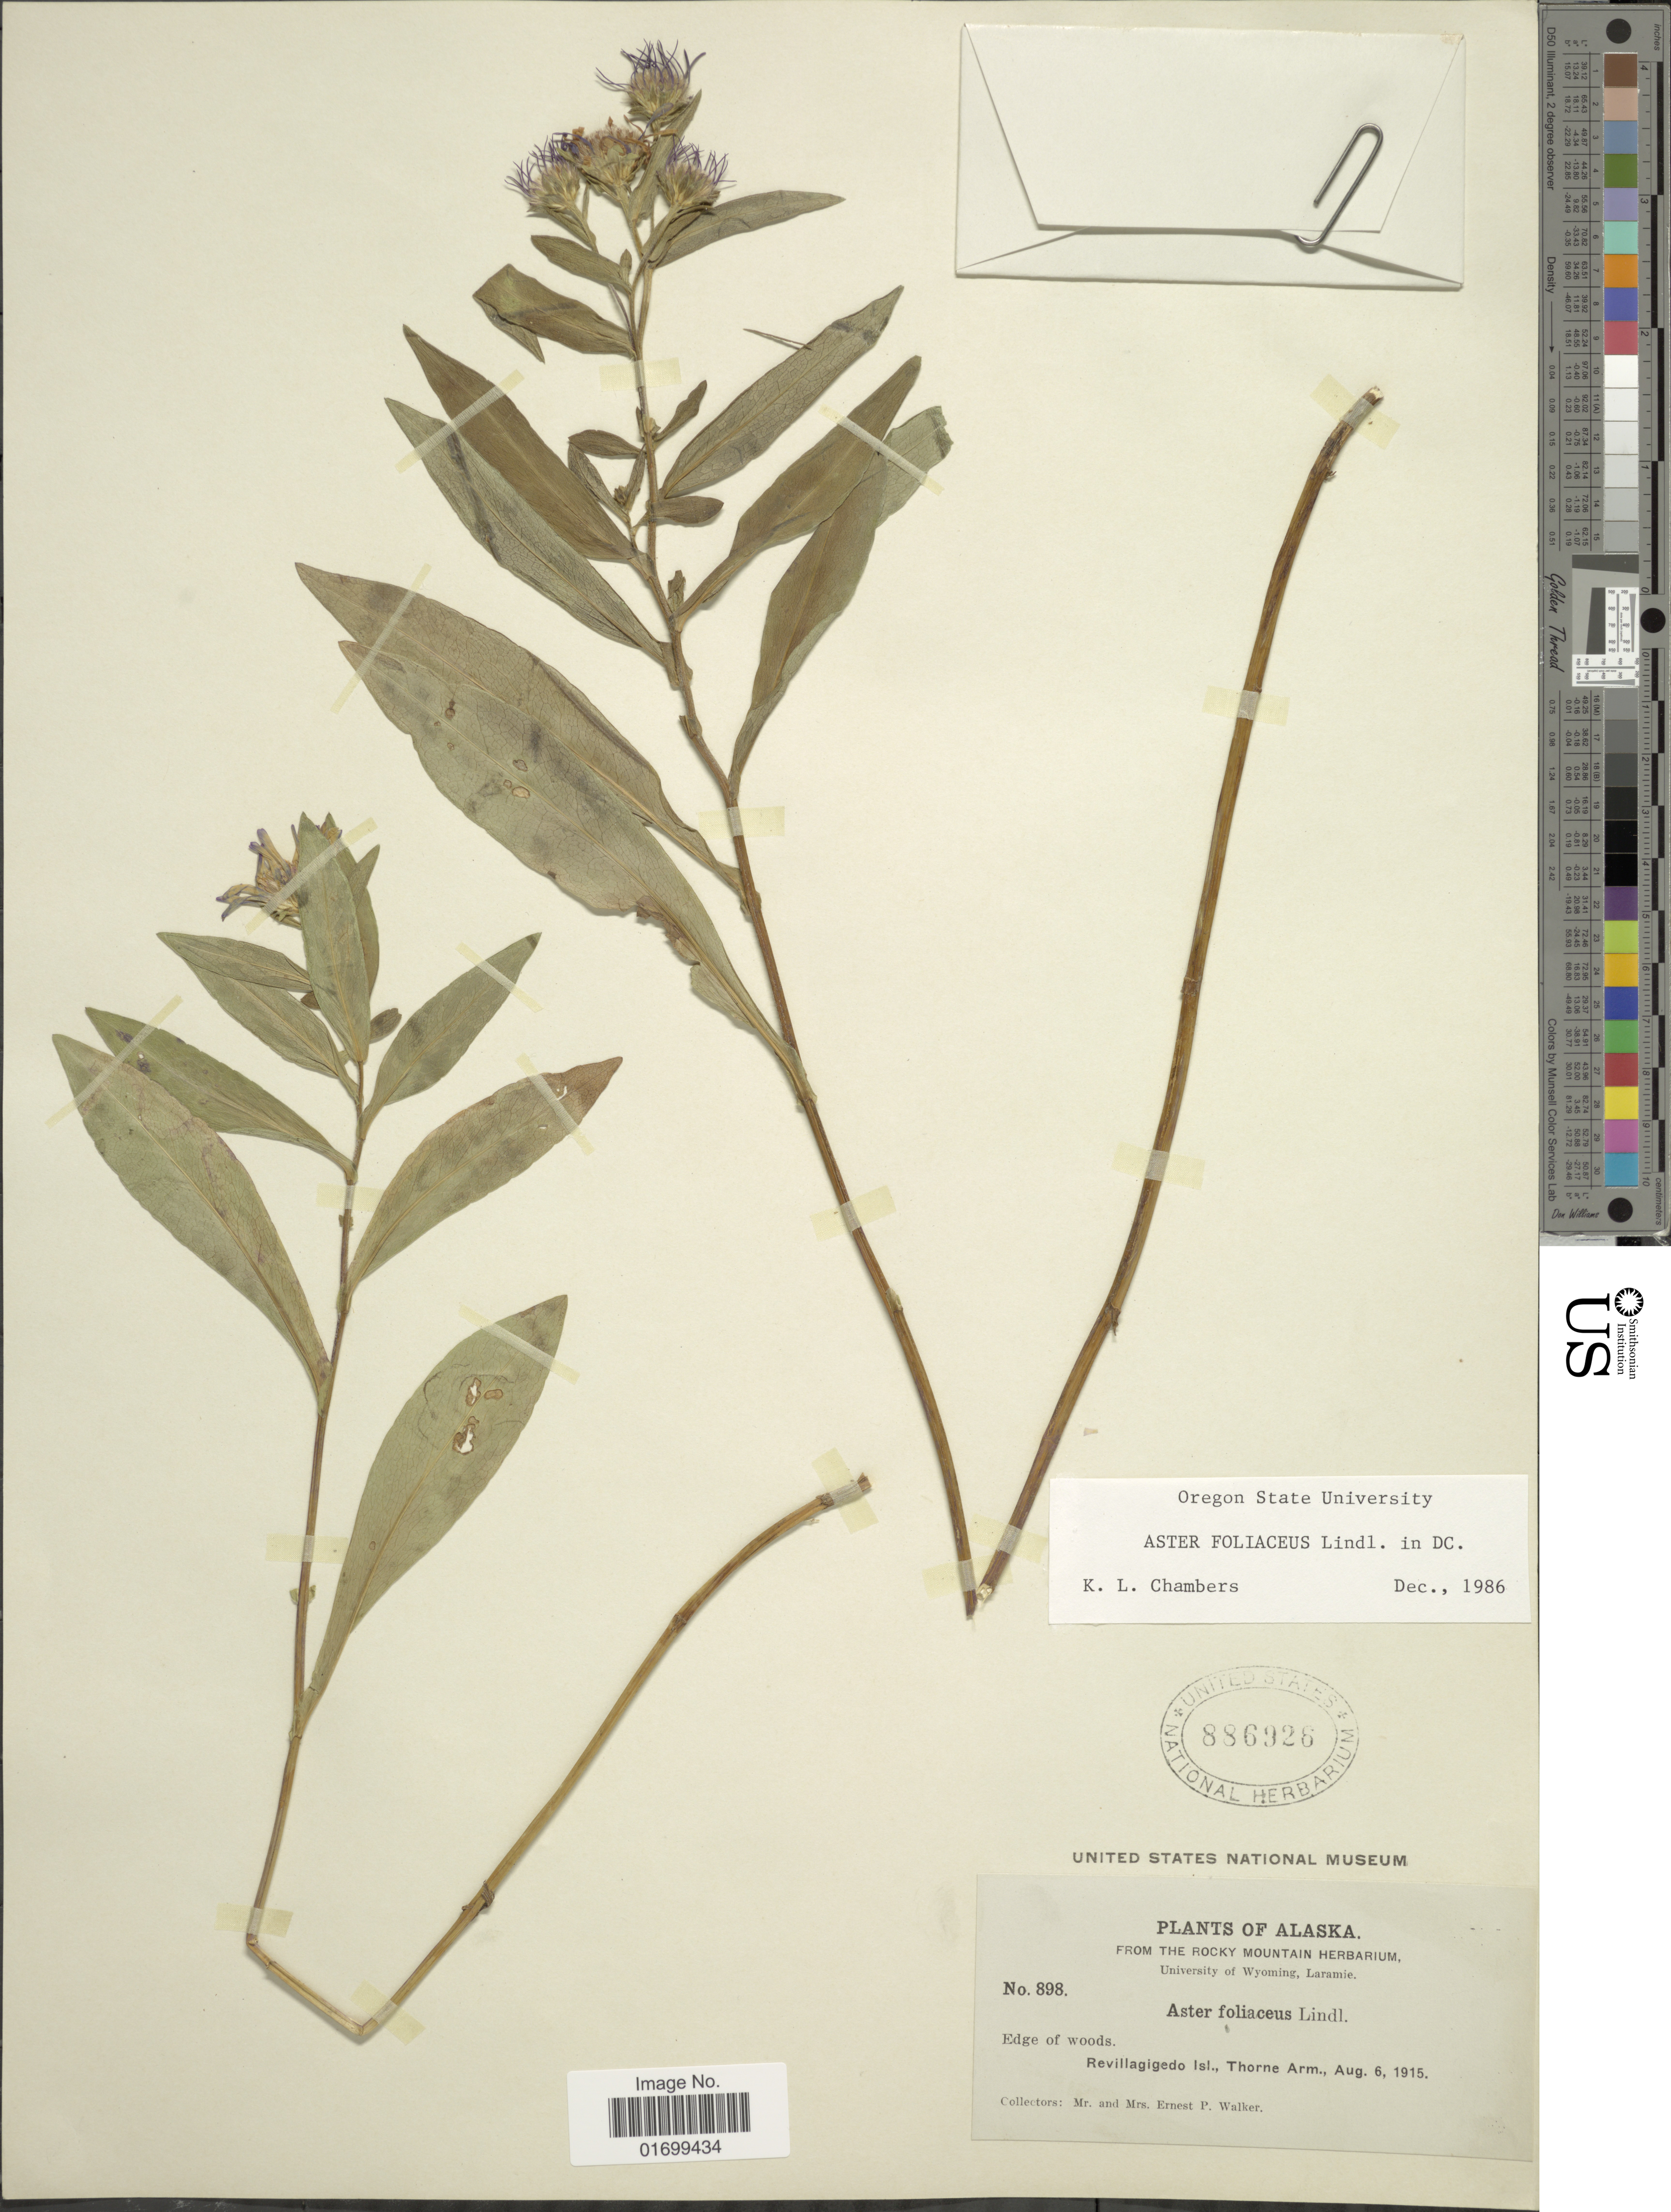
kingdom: Plantae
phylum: Tracheophyta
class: Magnoliopsida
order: Asterales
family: Asteraceae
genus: Symphyotrichum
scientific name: Symphyotrichum foliaceum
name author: (Lindl. ex DC.) G.L. Nesom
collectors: E. P. Walker & E. Walker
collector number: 898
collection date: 1915-08-06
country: United States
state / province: Alaska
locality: Edge of woods, Revillagigedo Isl., Thorne Arm.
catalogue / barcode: US 886926